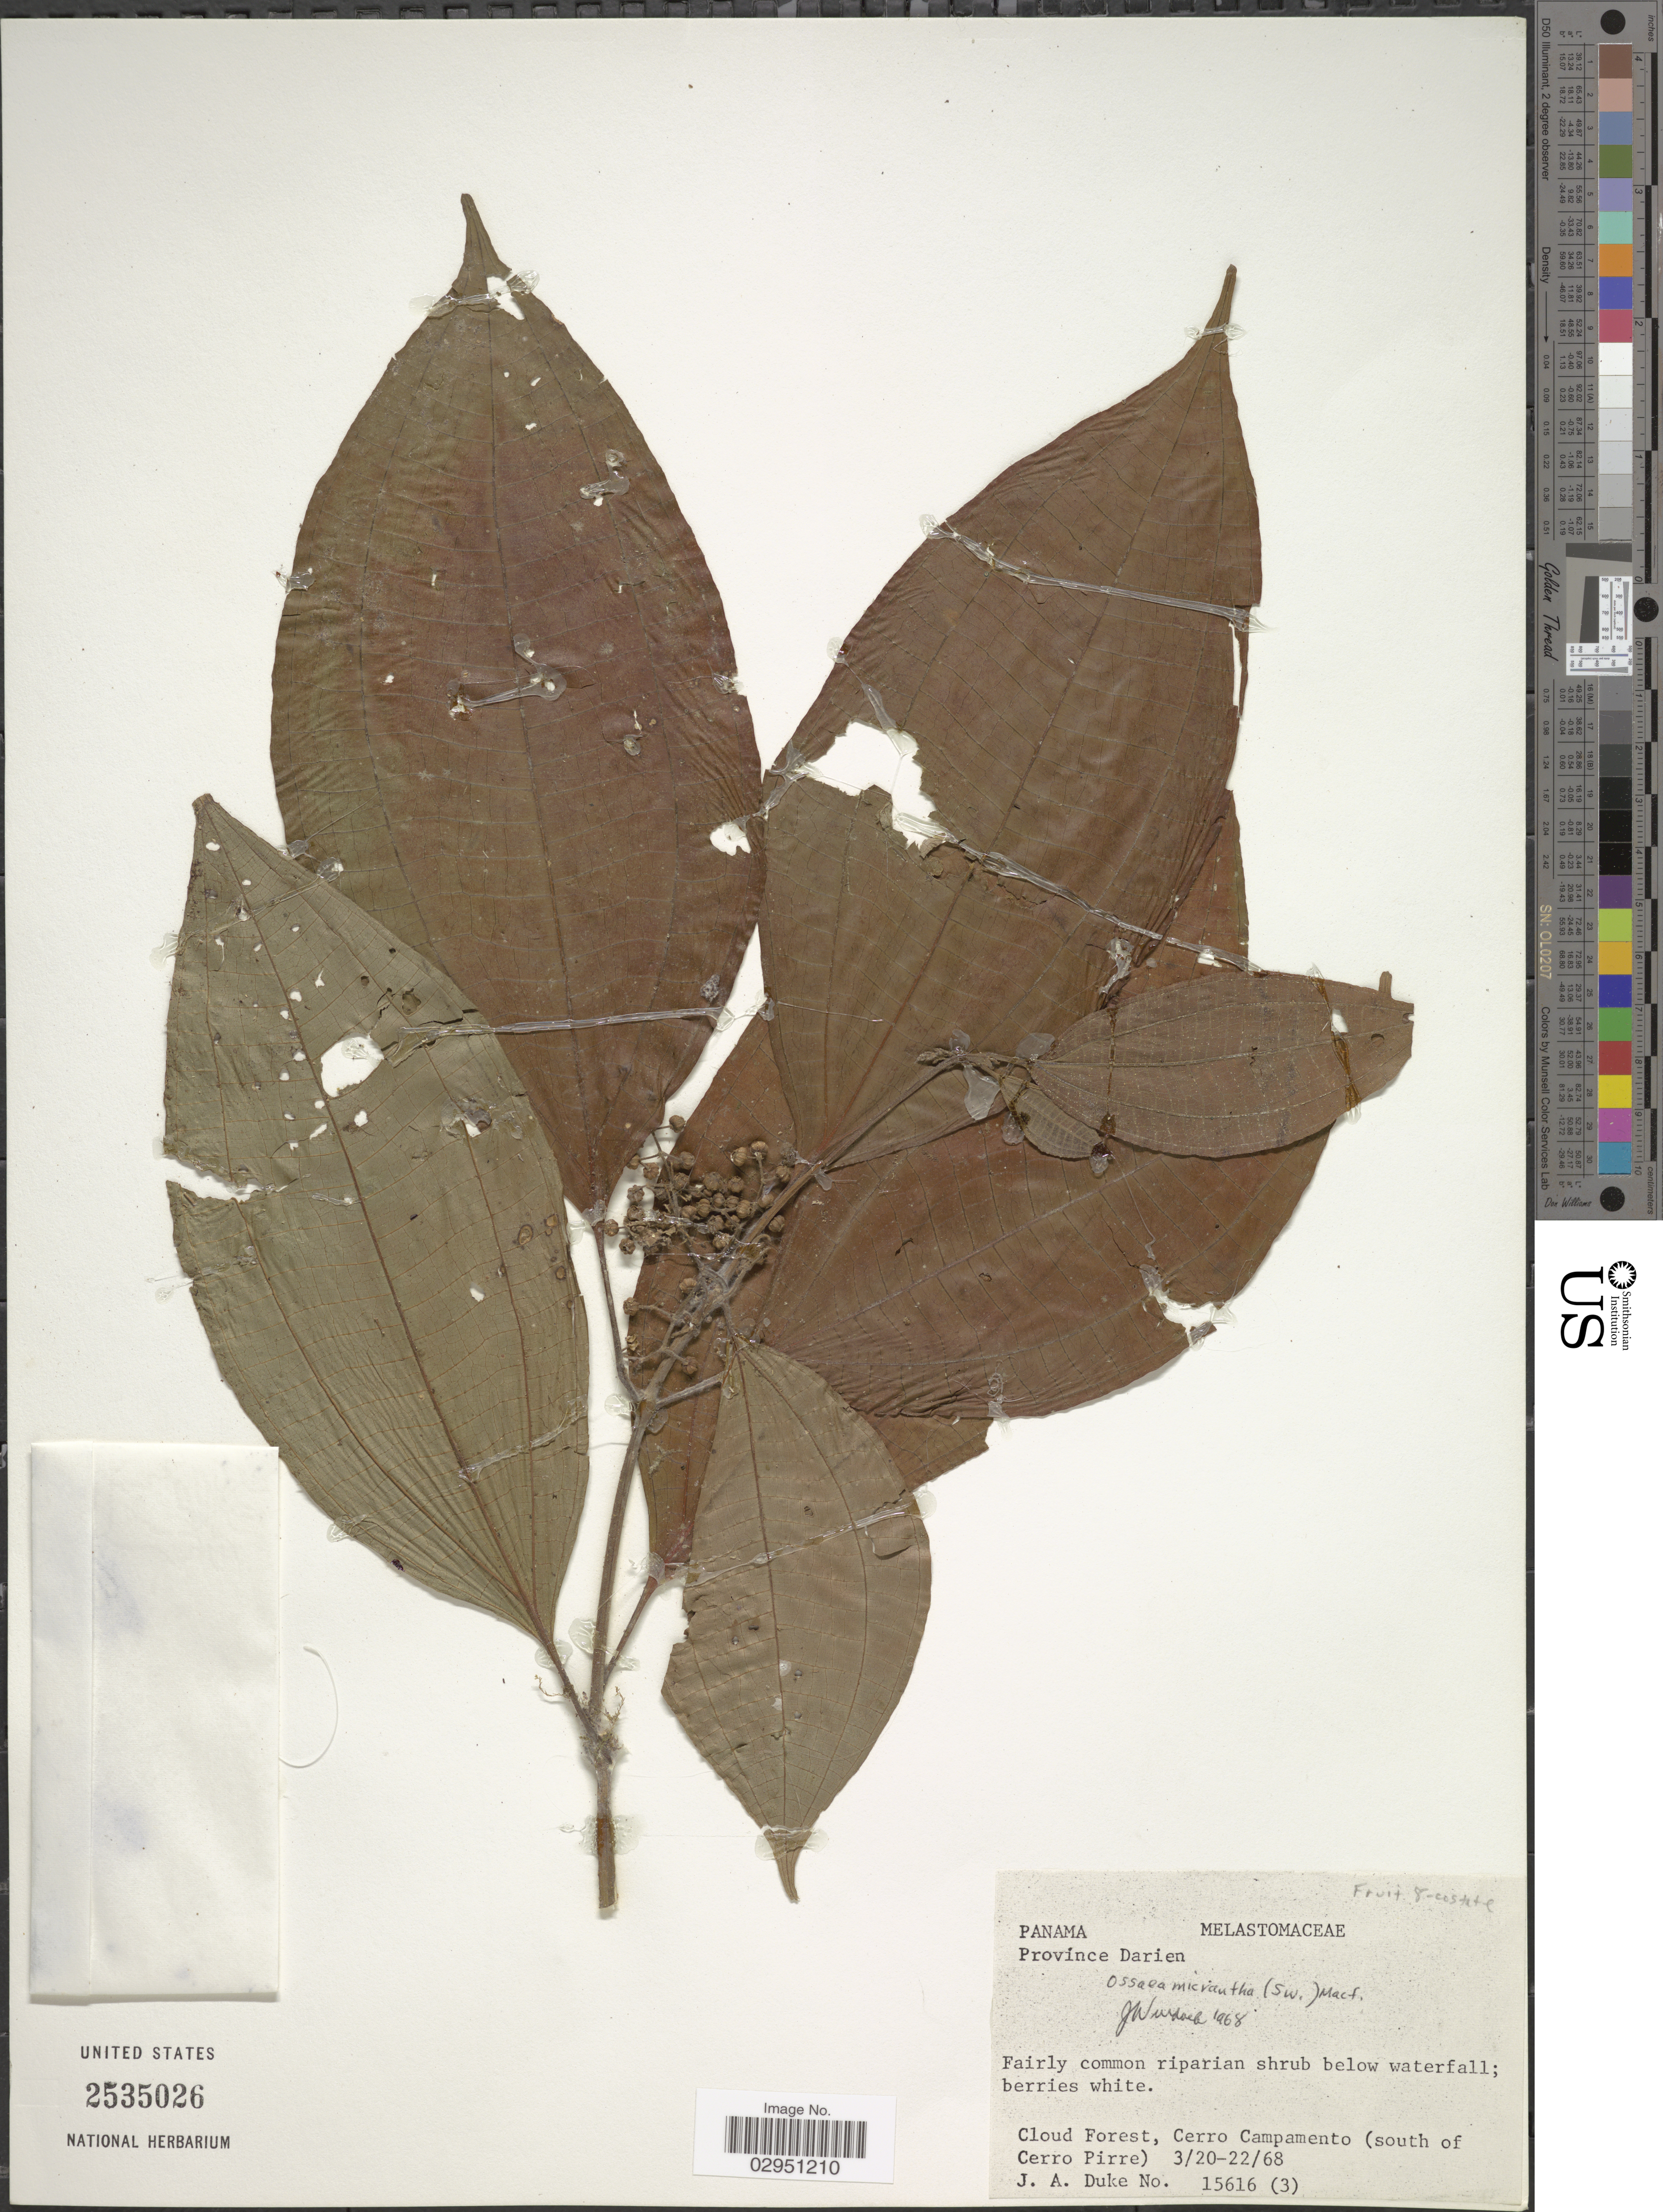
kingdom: Plantae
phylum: Tracheophyta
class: Magnoliopsida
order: Myrtales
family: Melastomataceae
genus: Ossaea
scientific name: Ossaea micrantha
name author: (Sw.) Macfad. ex Cogn.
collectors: J. A. Duke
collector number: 15616 (3)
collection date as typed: Transcribed d/m/y: 20/3/68 to 22/3/68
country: Panama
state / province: Darién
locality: Cerro Campamento (south of Cerro Pirre).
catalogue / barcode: US 2535026